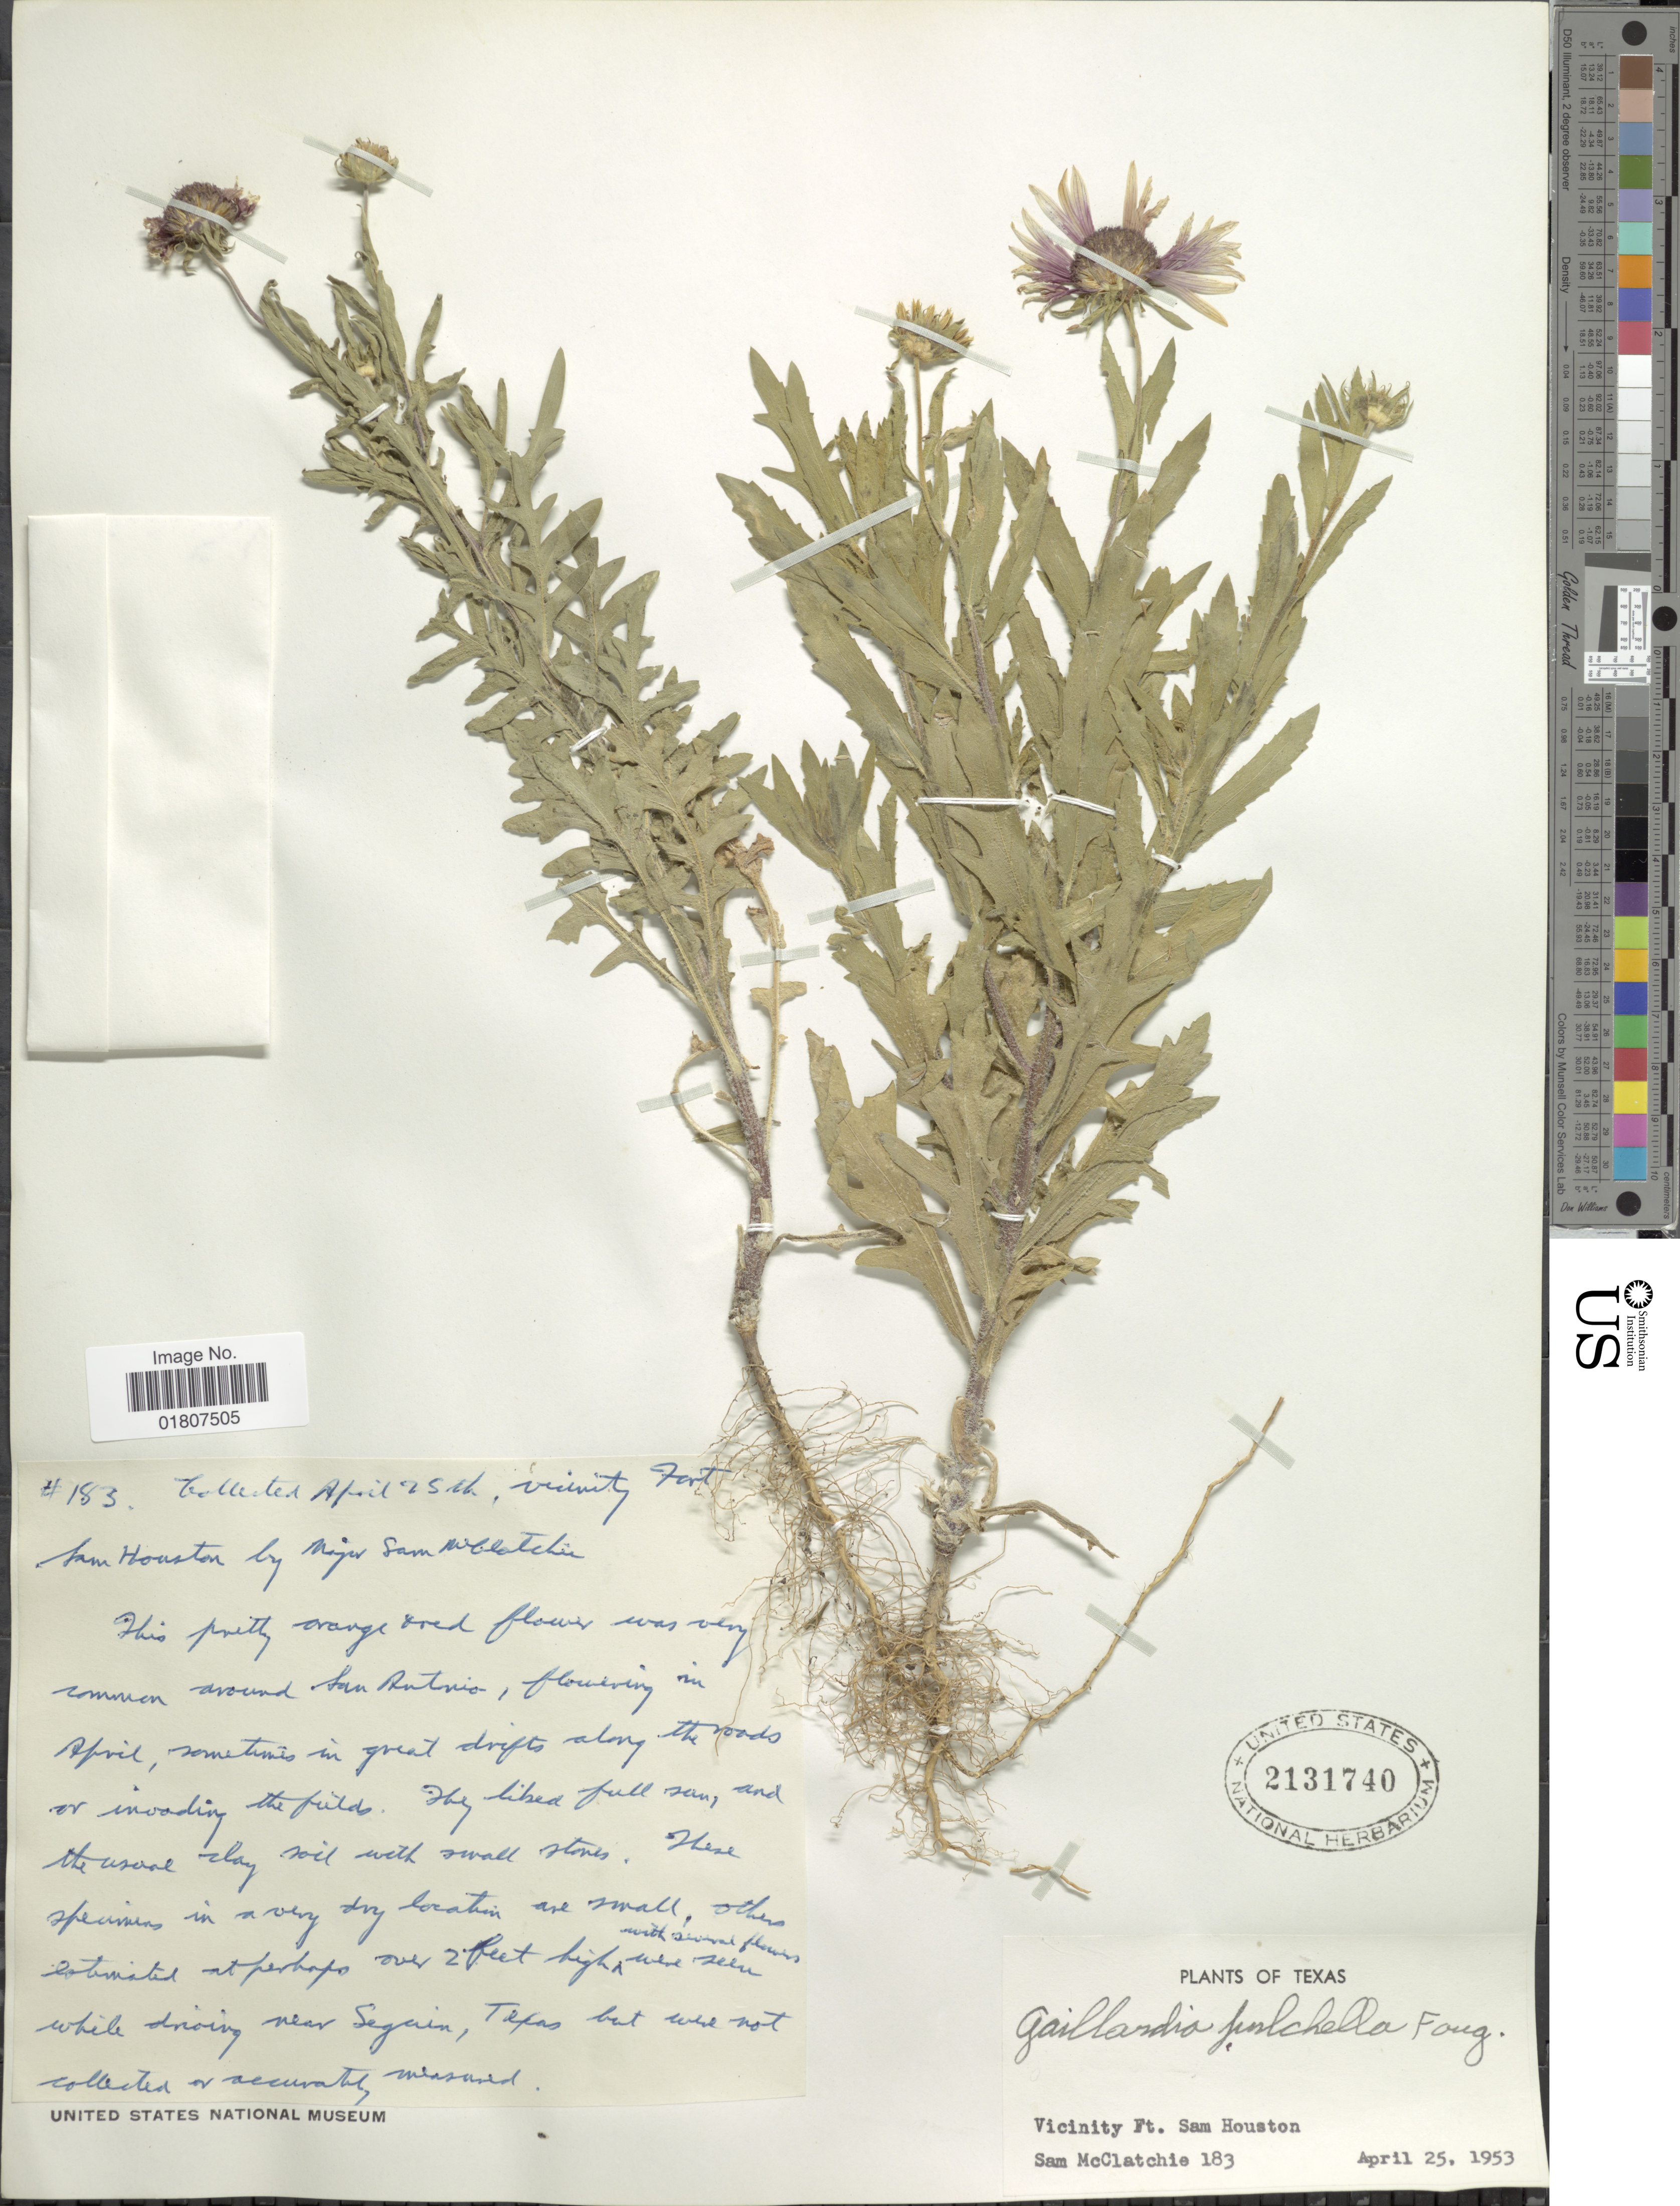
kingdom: Plantae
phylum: Tracheophyta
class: Magnoliopsida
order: Asterales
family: Asteraceae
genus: Gaillardia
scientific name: Gaillardia pulchella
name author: Foug.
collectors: S. McClatchie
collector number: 183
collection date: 1953-04-25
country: United States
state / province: Texas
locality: Vicinity Fort Sam Houston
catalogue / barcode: US 2131740